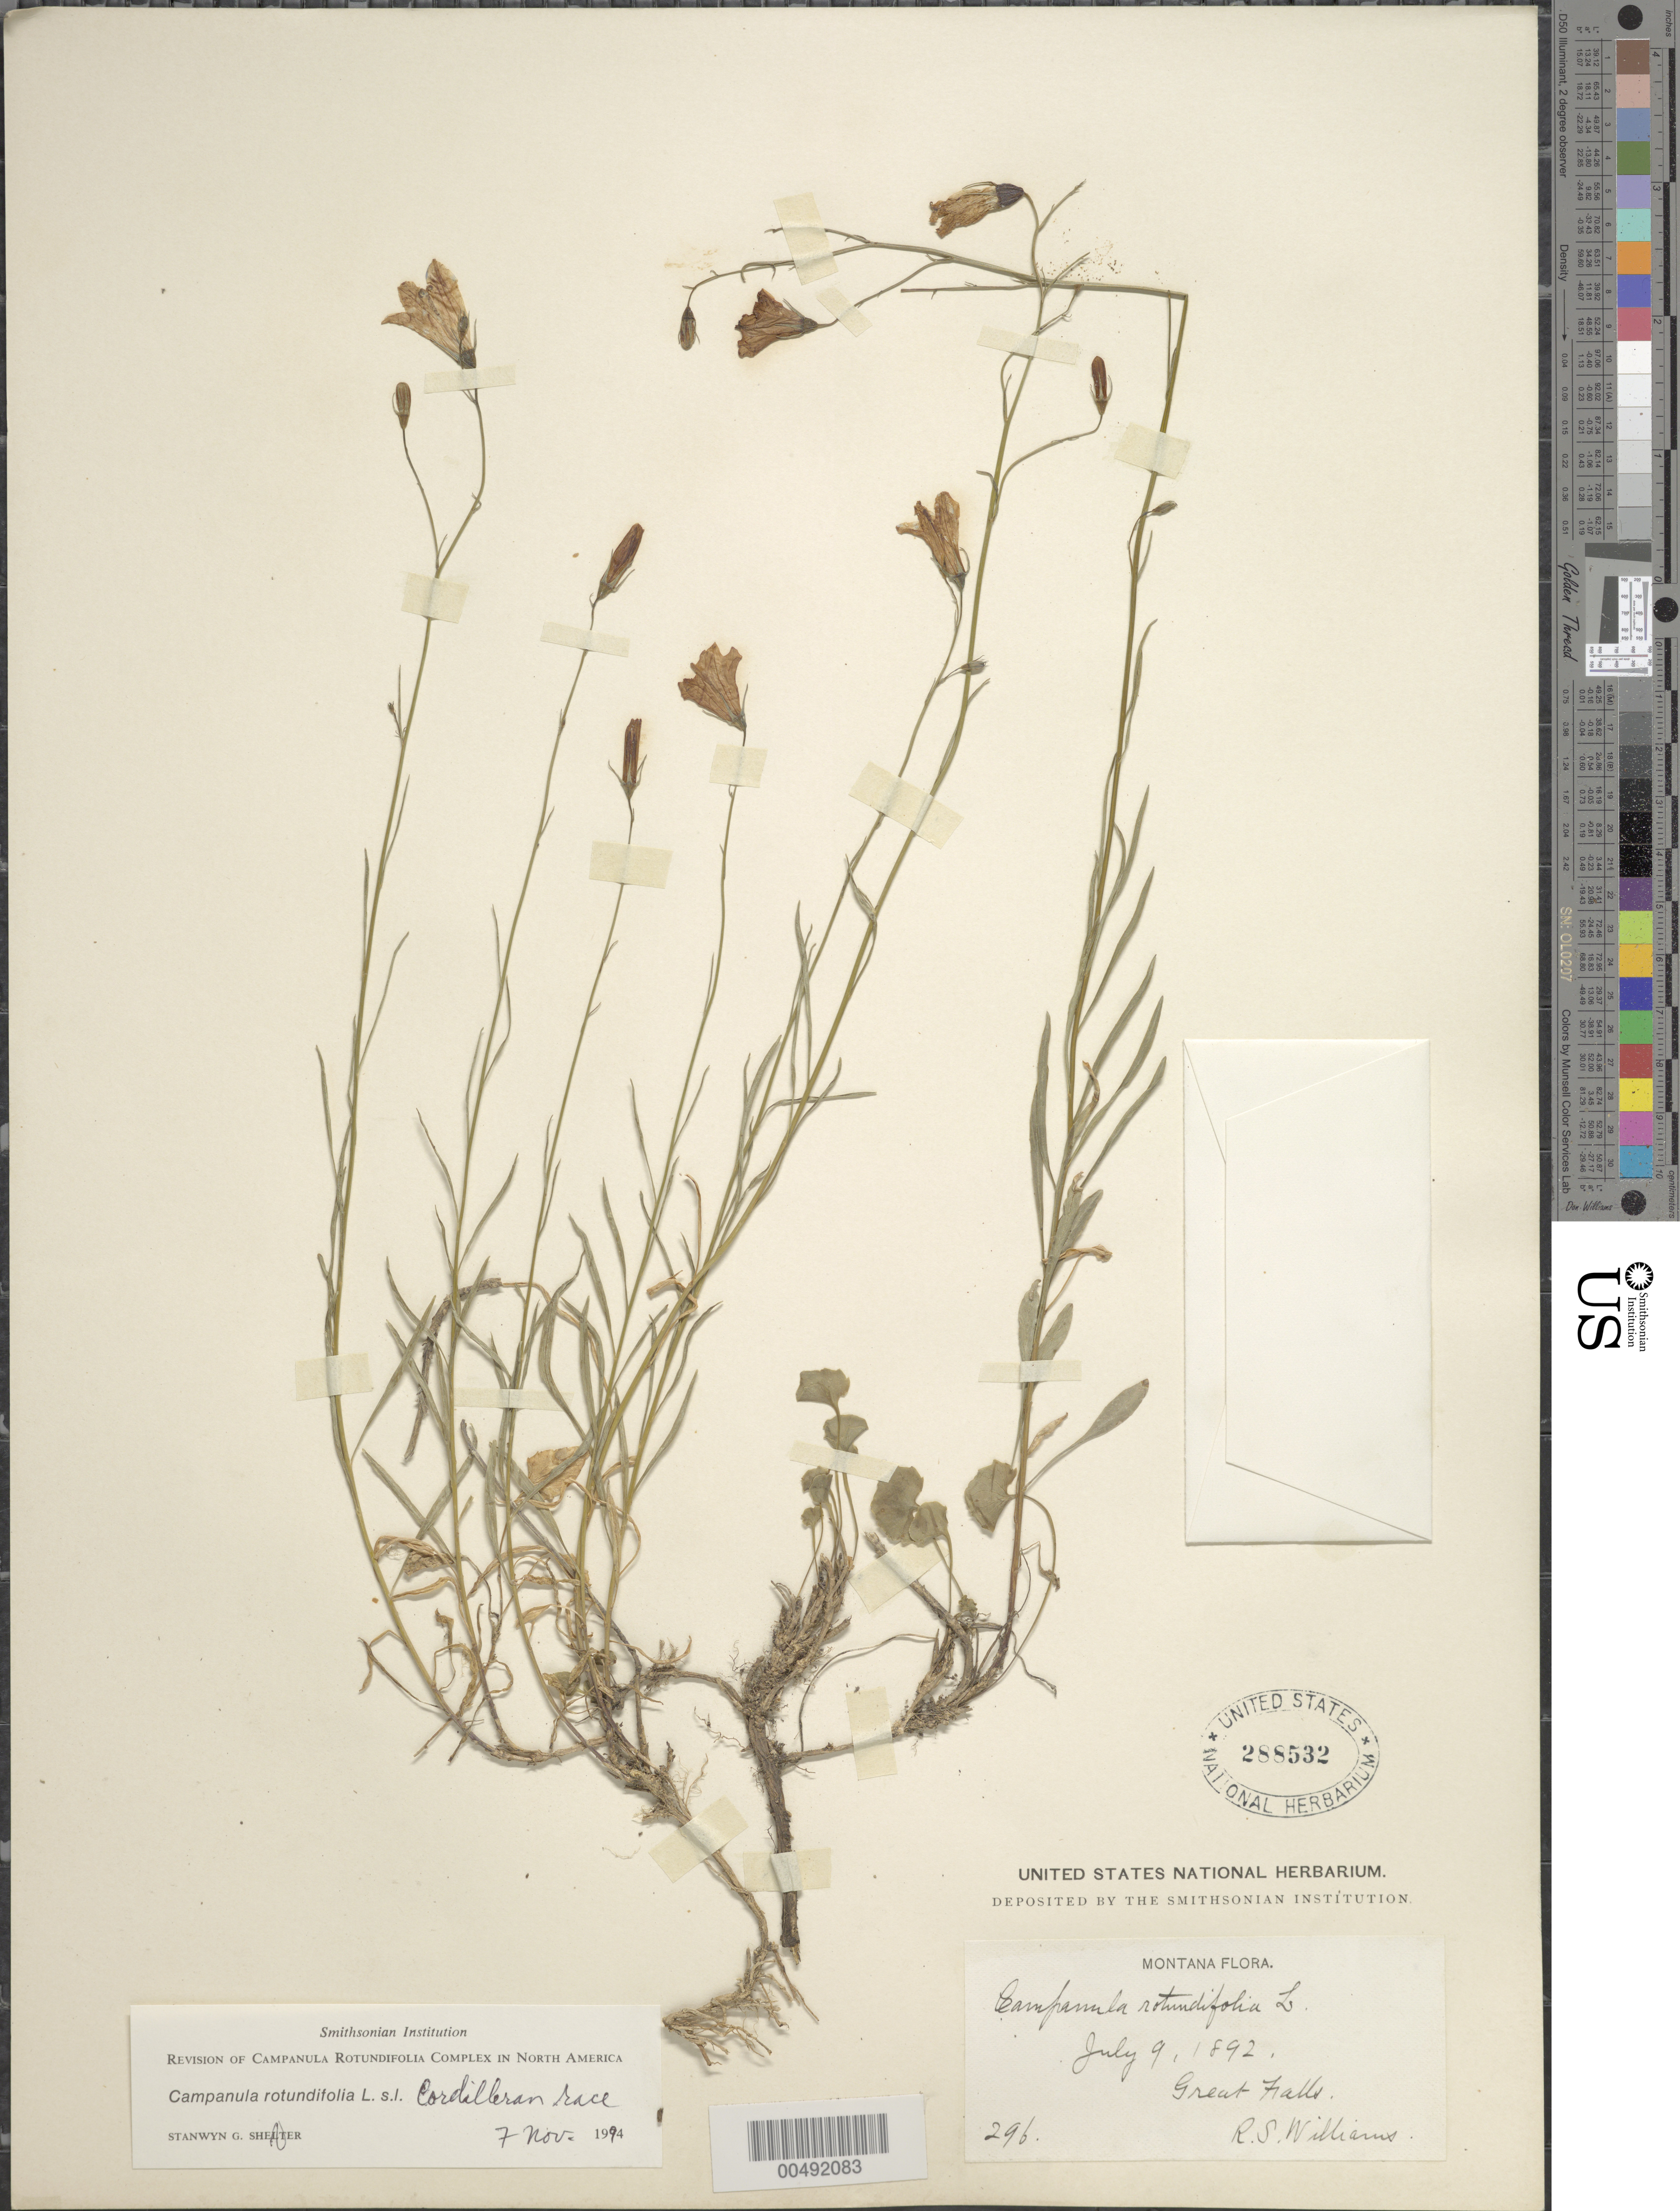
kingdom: Plantae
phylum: Tracheophyta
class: Magnoliopsida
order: Asterales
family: Campanulaceae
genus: Campanula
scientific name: Campanula rotundifolia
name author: L.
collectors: R. S. Williams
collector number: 296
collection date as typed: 09 Jul 1892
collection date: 1892-07-09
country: United States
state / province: Montana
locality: Great Falls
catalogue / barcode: US 288532